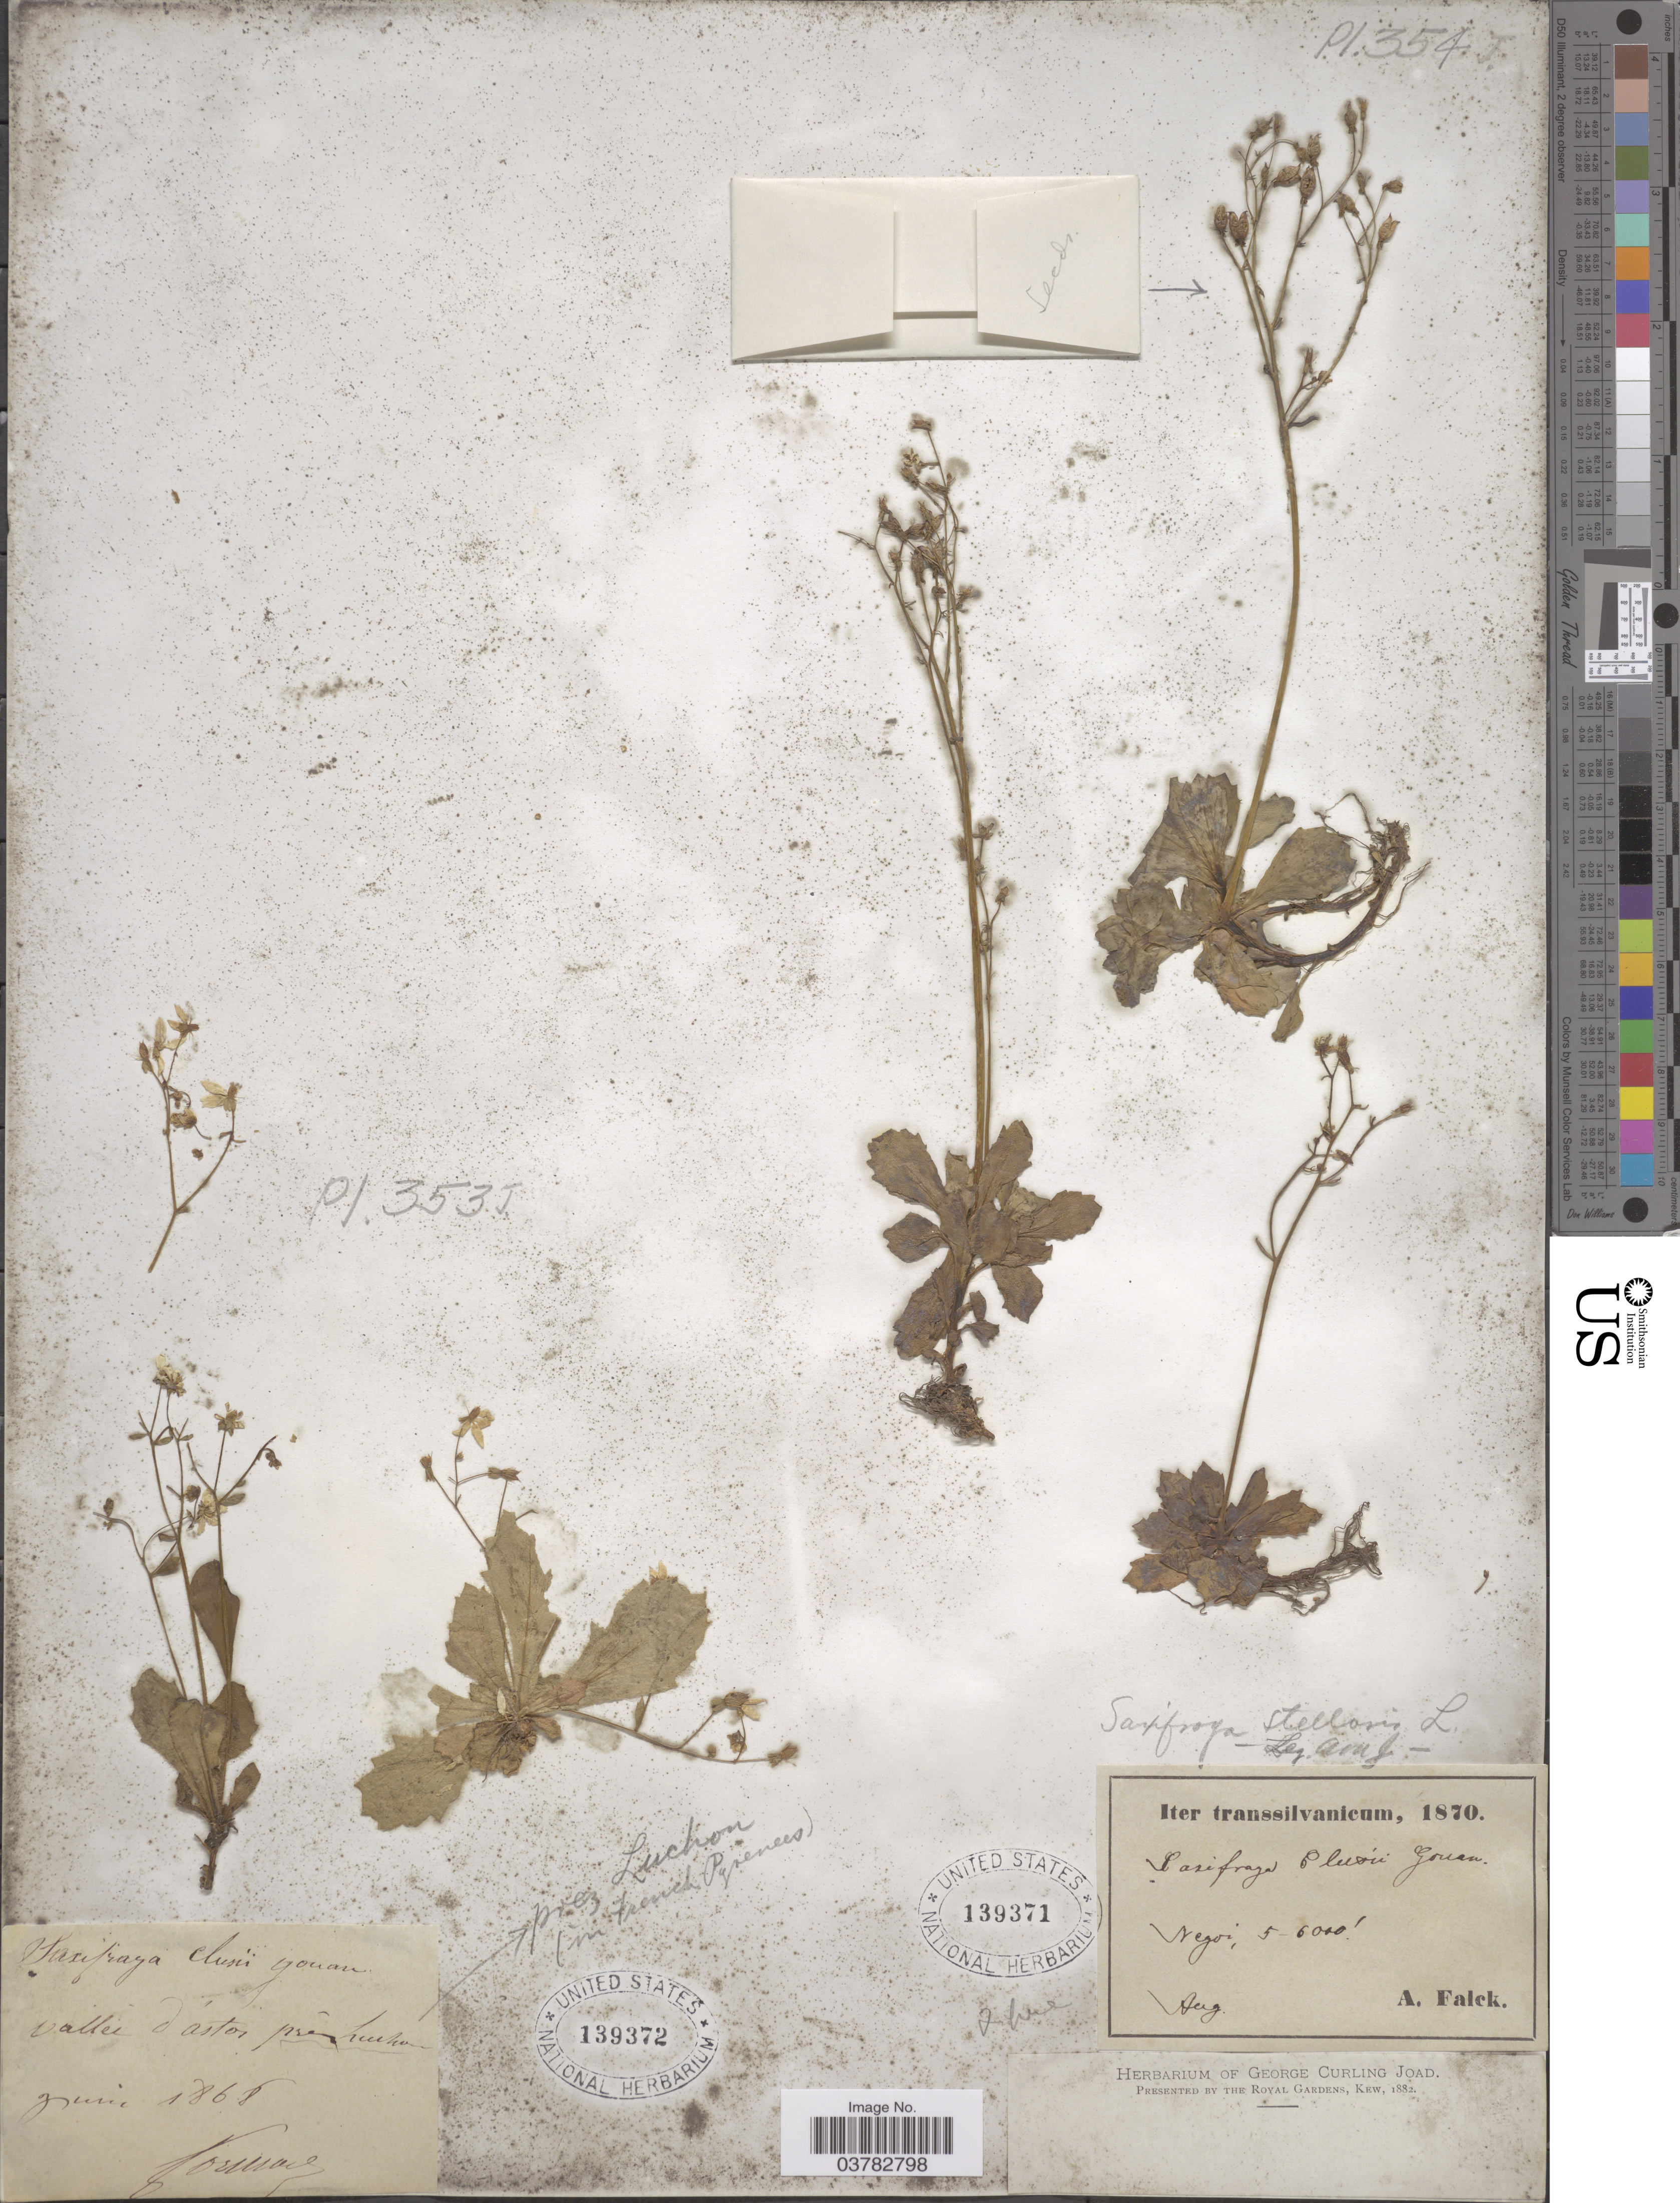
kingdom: Plantae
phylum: Tracheophyta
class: Magnoliopsida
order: Saxifragales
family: Saxifragaceae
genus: Micranthes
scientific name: Micranthes stellaris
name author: (L.) Galasso et al.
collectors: A. Falck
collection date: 1870-08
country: Romania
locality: Iter transsilvanicum, 1870. Negoi.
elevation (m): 1524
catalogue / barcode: US 139371-2